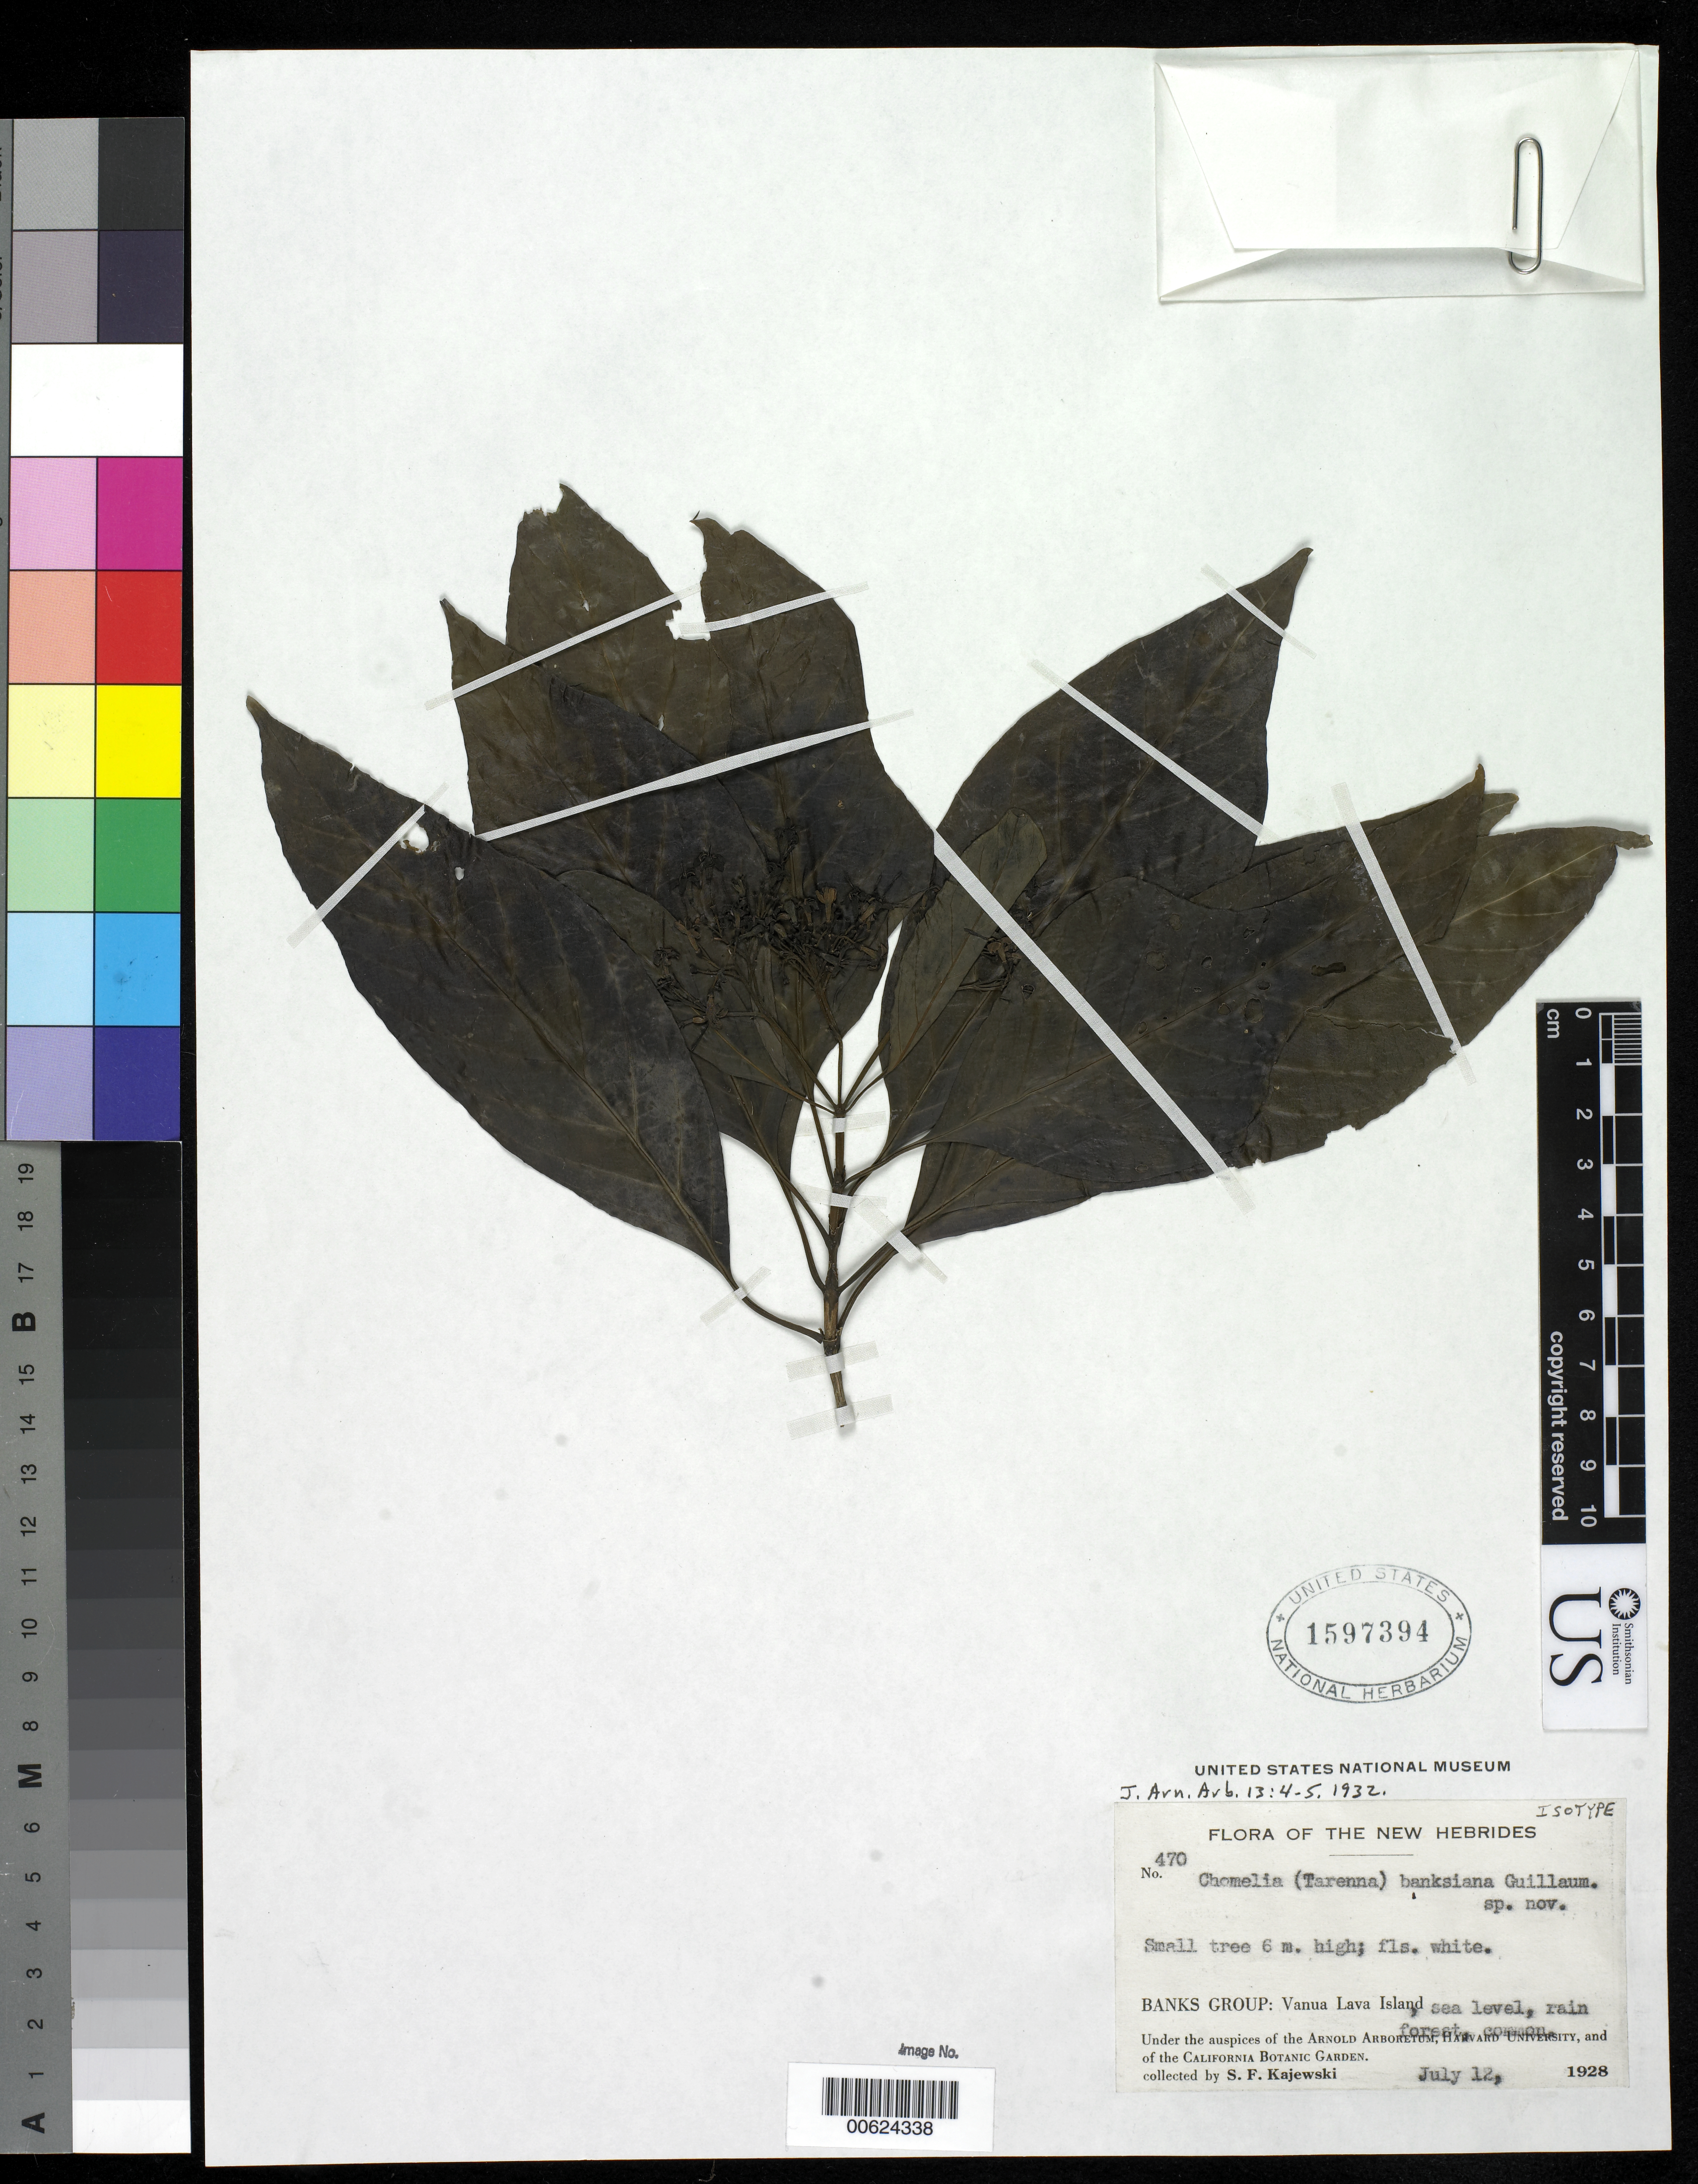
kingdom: Plantae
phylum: Tracheophyta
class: Magnoliopsida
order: Gentianales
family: Rubiaceae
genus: Chomelia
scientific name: Chomelia banksiana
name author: Guillaumin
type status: Isotype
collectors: S. Kajewski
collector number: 470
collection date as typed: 12 Jul 1928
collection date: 1928-07-12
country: Vanuatu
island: Vanua Lava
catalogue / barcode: US 1597394